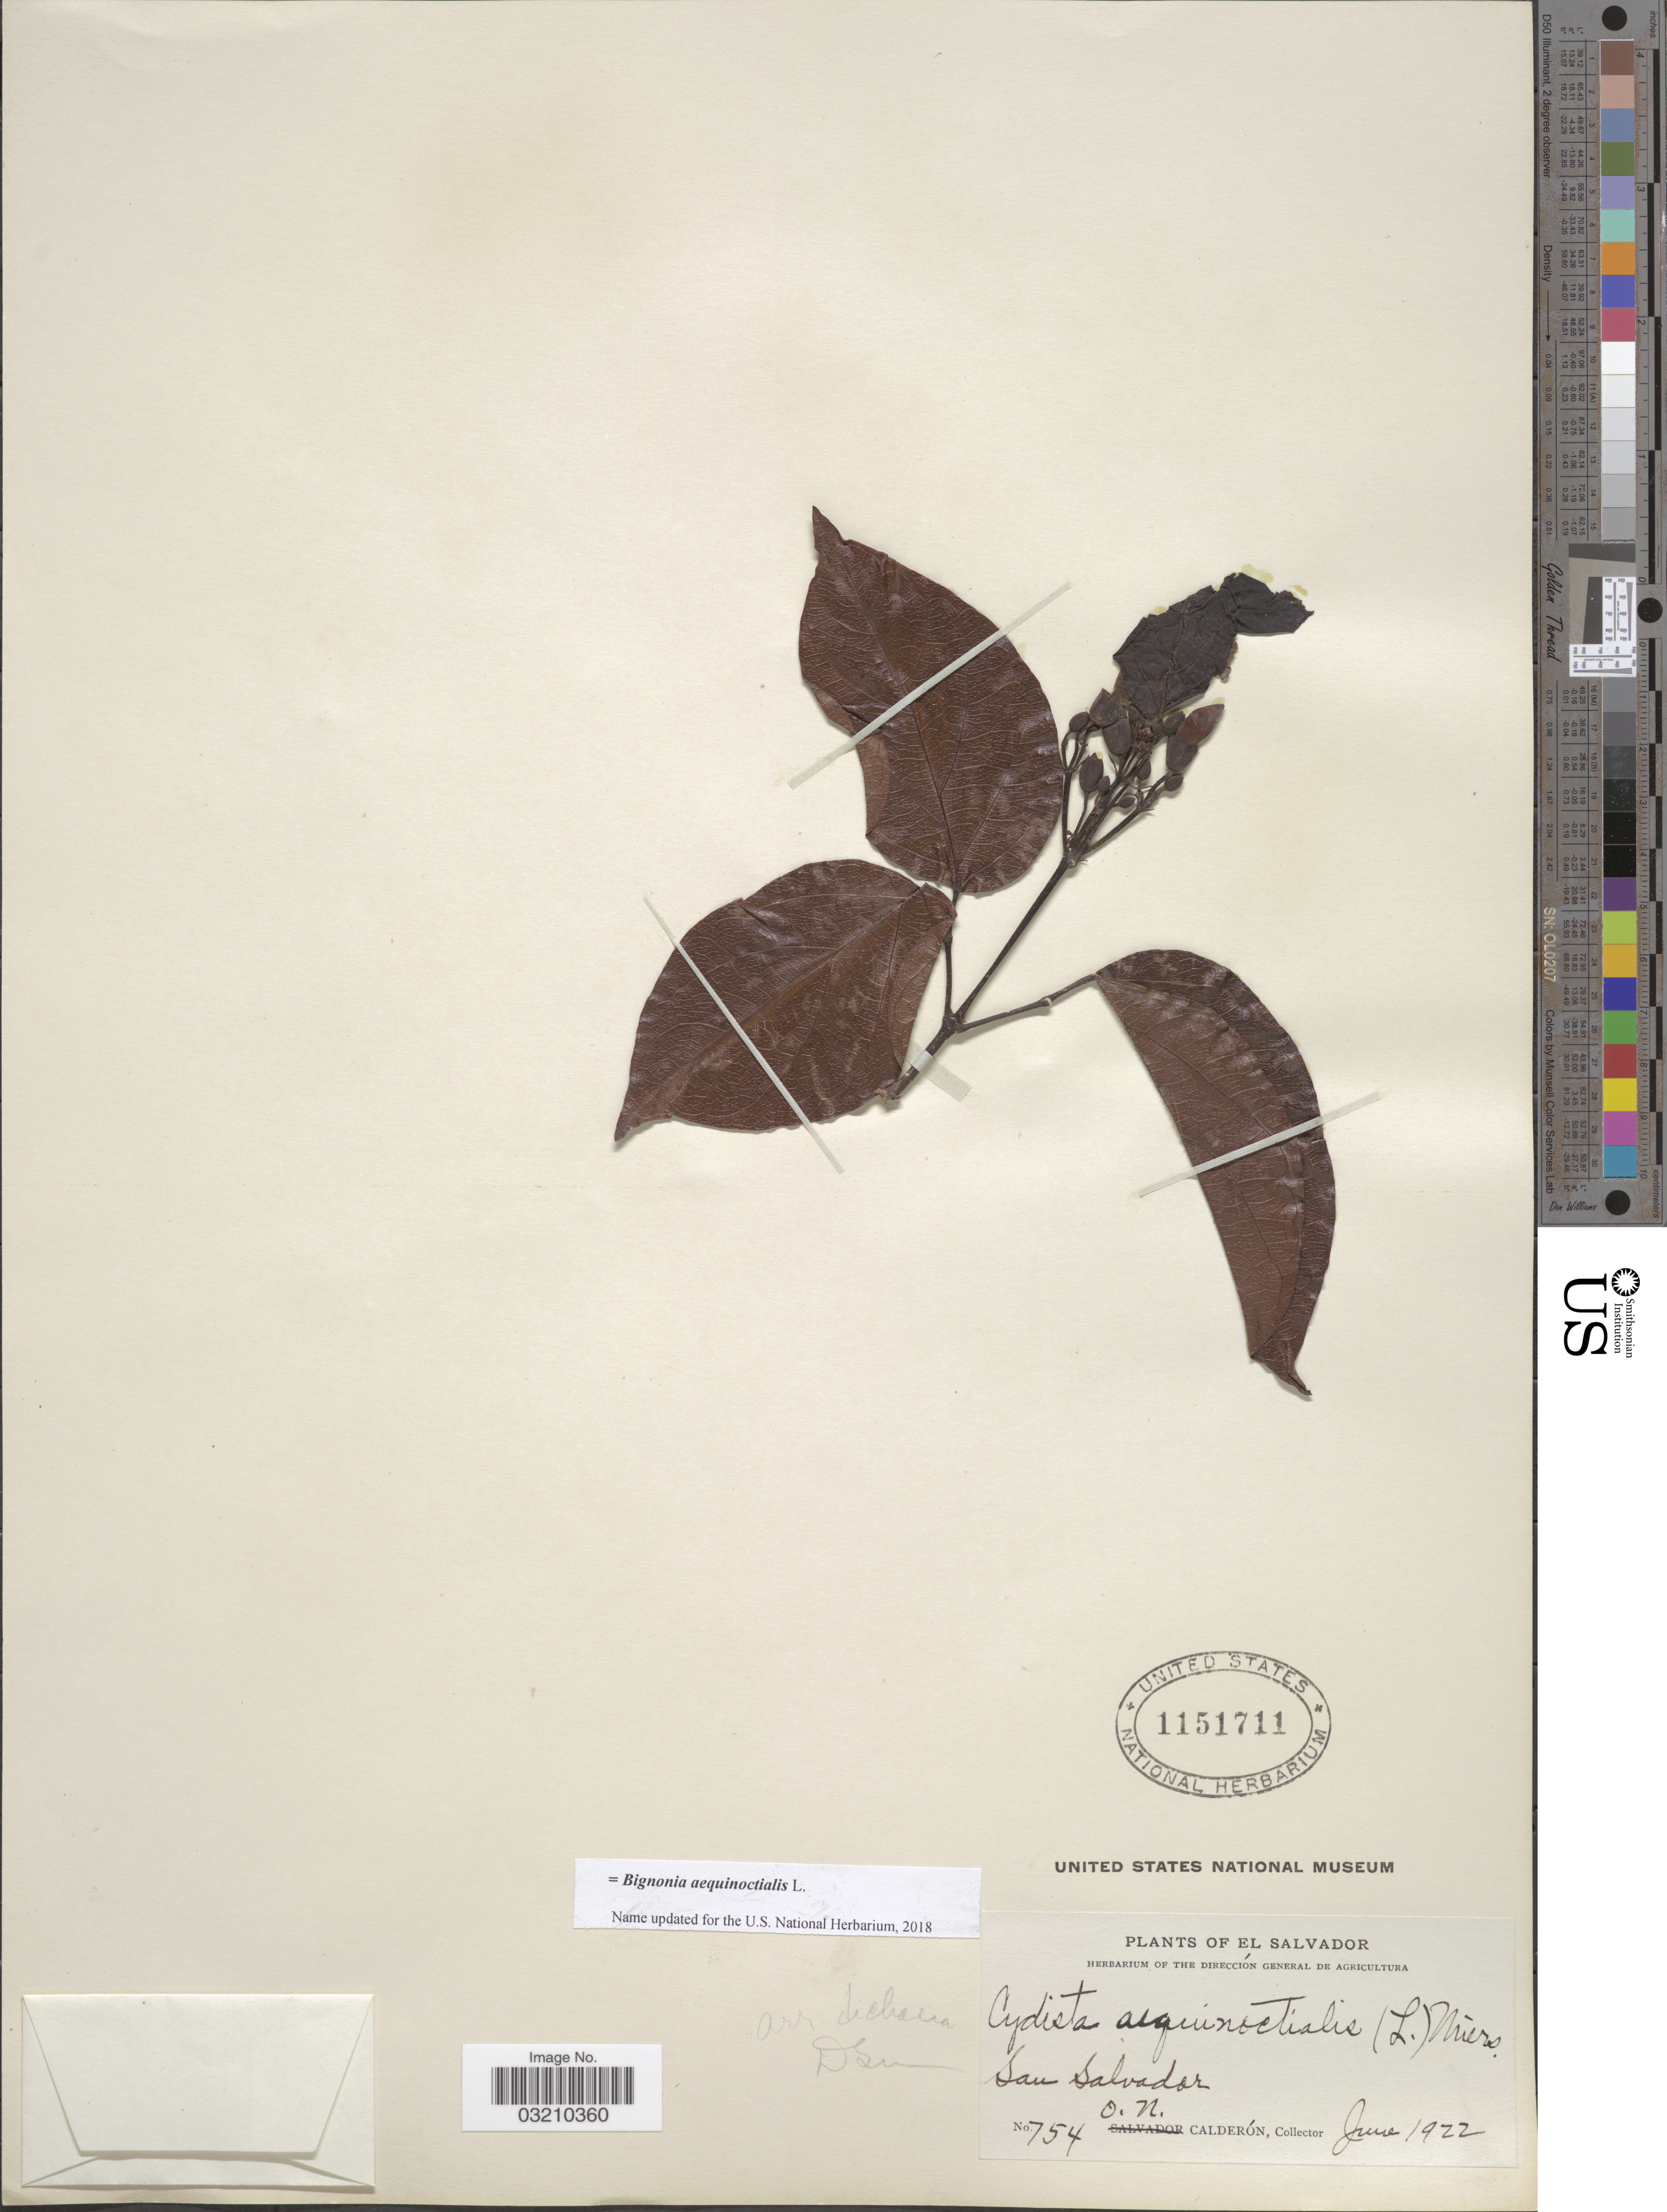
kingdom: Plantae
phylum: Tracheophyta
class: Magnoliopsida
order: Lamiales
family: Bignoniaceae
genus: Bignonia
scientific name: Bignonia aequinoctialis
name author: L.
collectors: O. Calderón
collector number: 754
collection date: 1922-06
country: El Salvador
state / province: San Salvador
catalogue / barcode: US 1151711